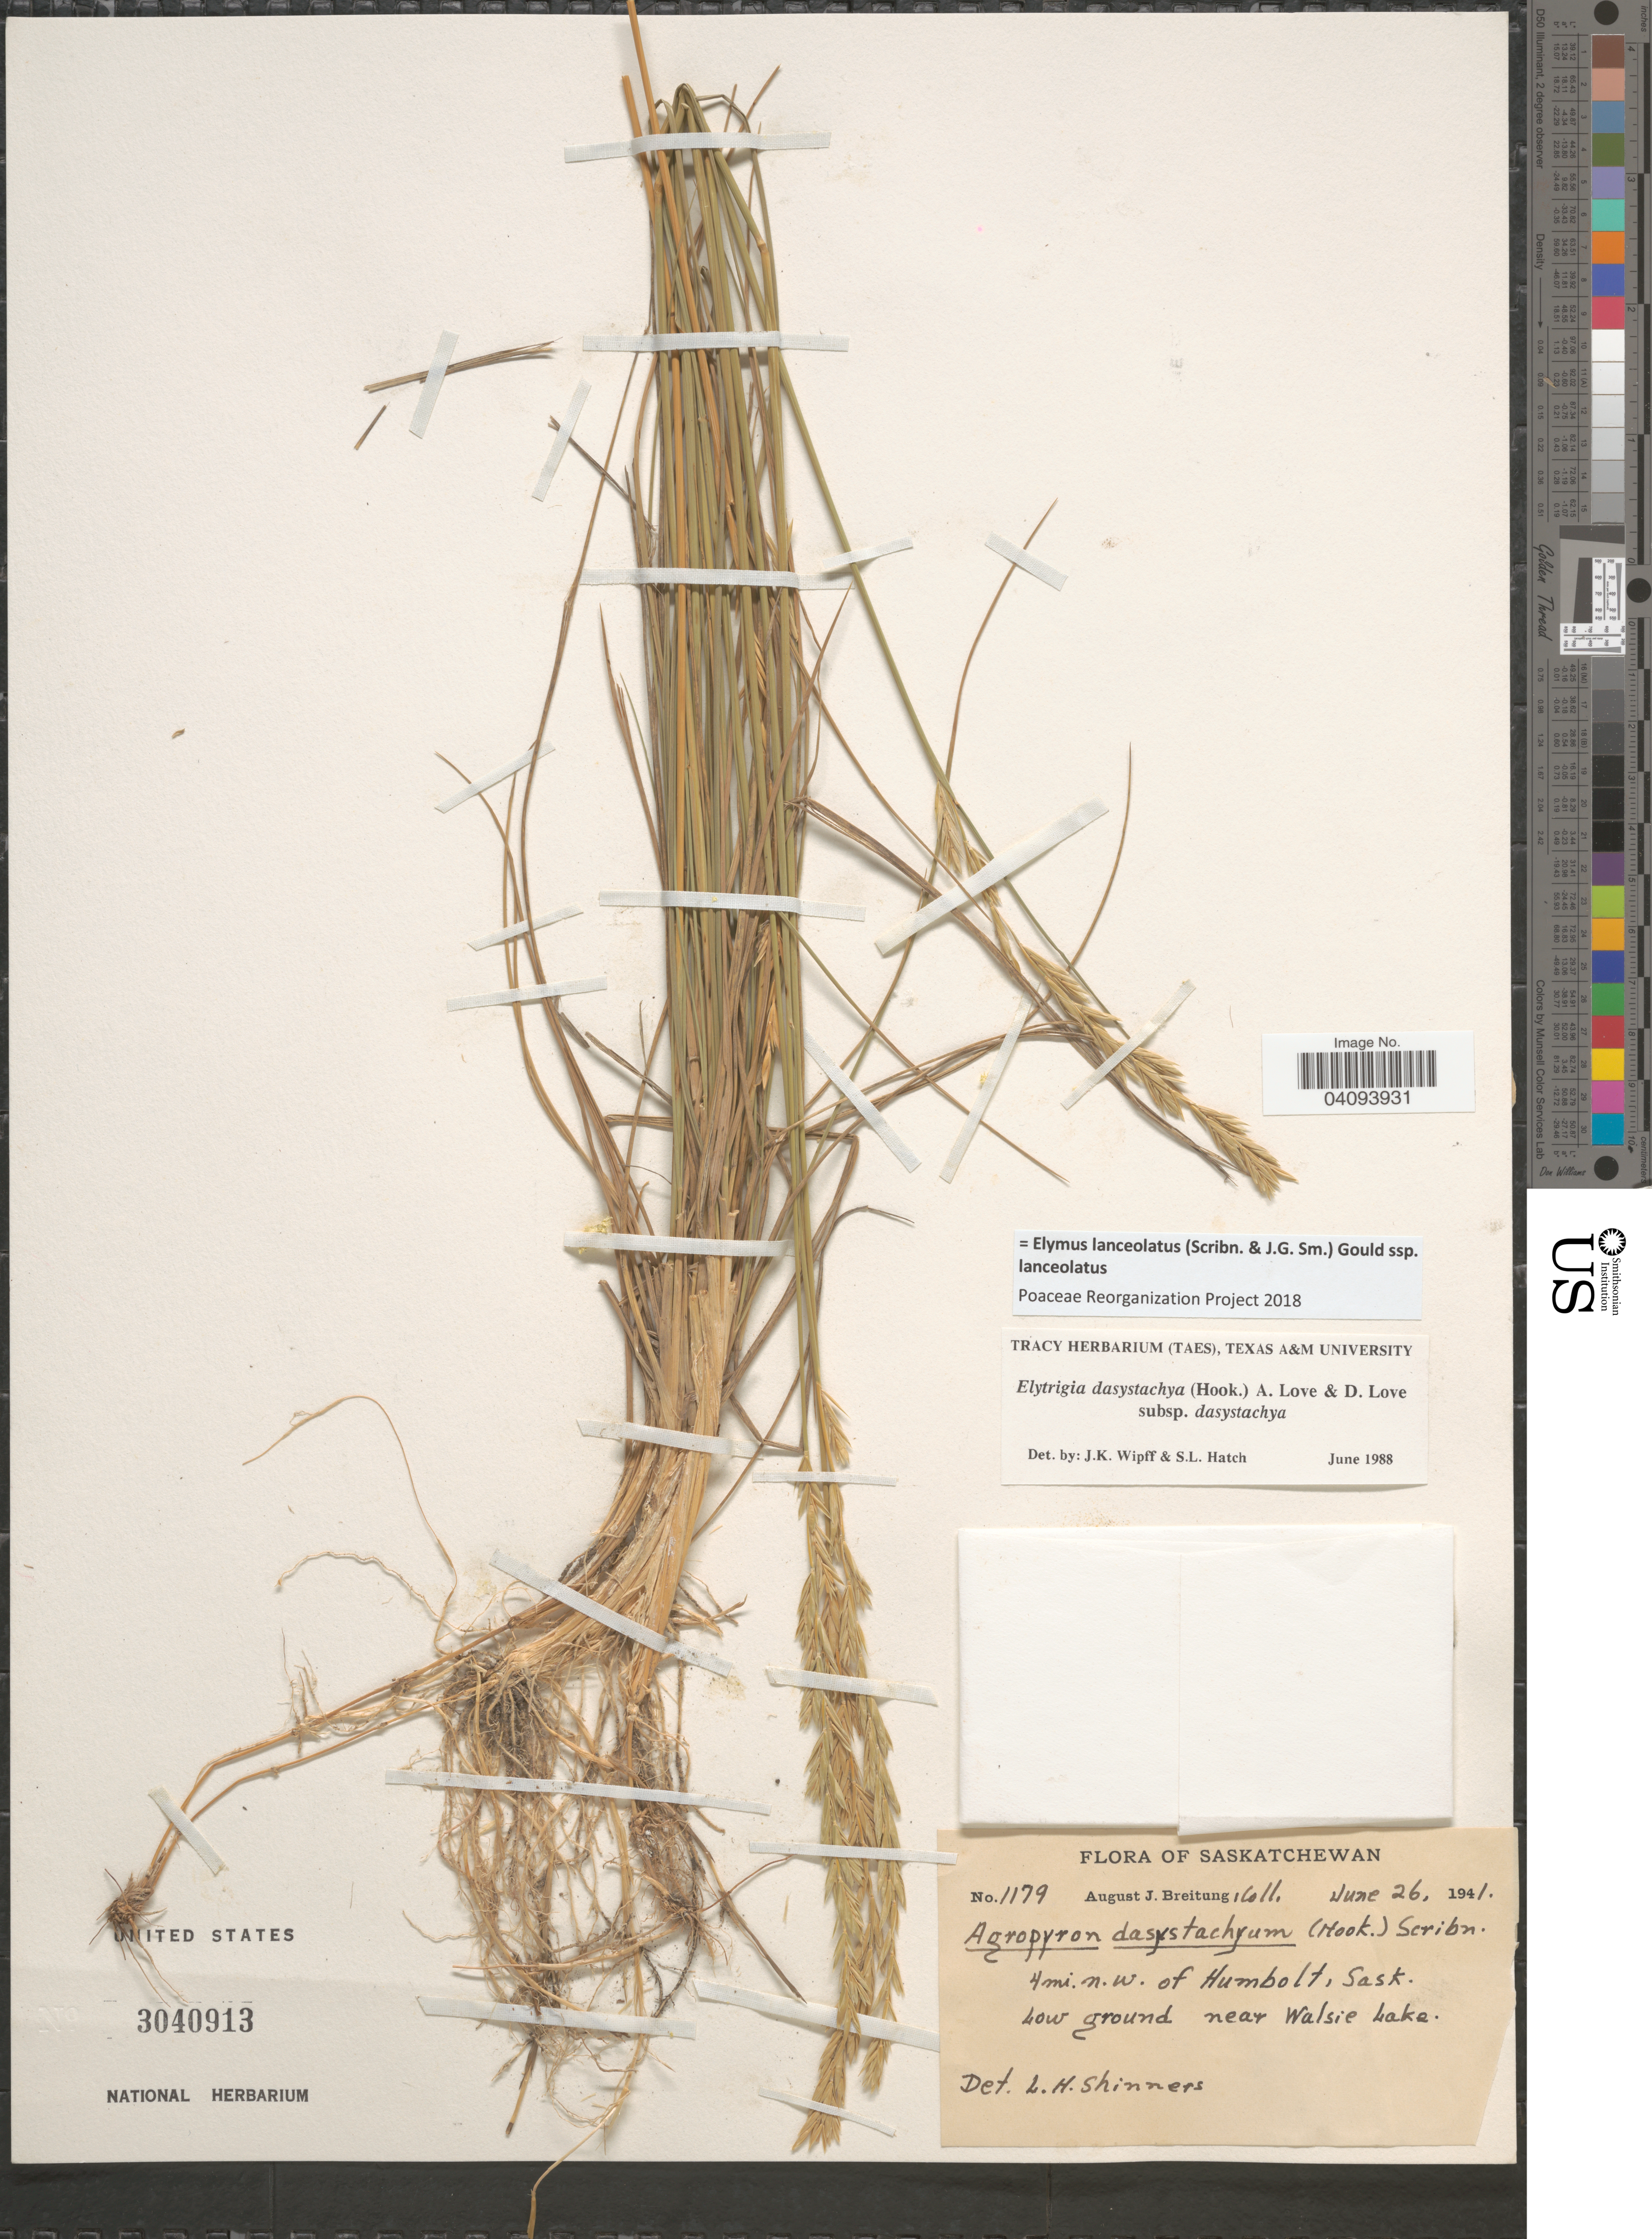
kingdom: Plantae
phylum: Tracheophyta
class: Liliopsida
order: Poales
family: Poaceae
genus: Elymus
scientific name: Elymus lanceolatus subsp. lanceolatus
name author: (Scribn. & J.G. Sm.) Gould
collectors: A. Breitung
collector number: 1179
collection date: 1941-06-26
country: Canada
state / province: Saskatchewan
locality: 4 mi. n.w. of Humbolt. Low ground near Walsie Lake.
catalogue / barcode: US 3040913